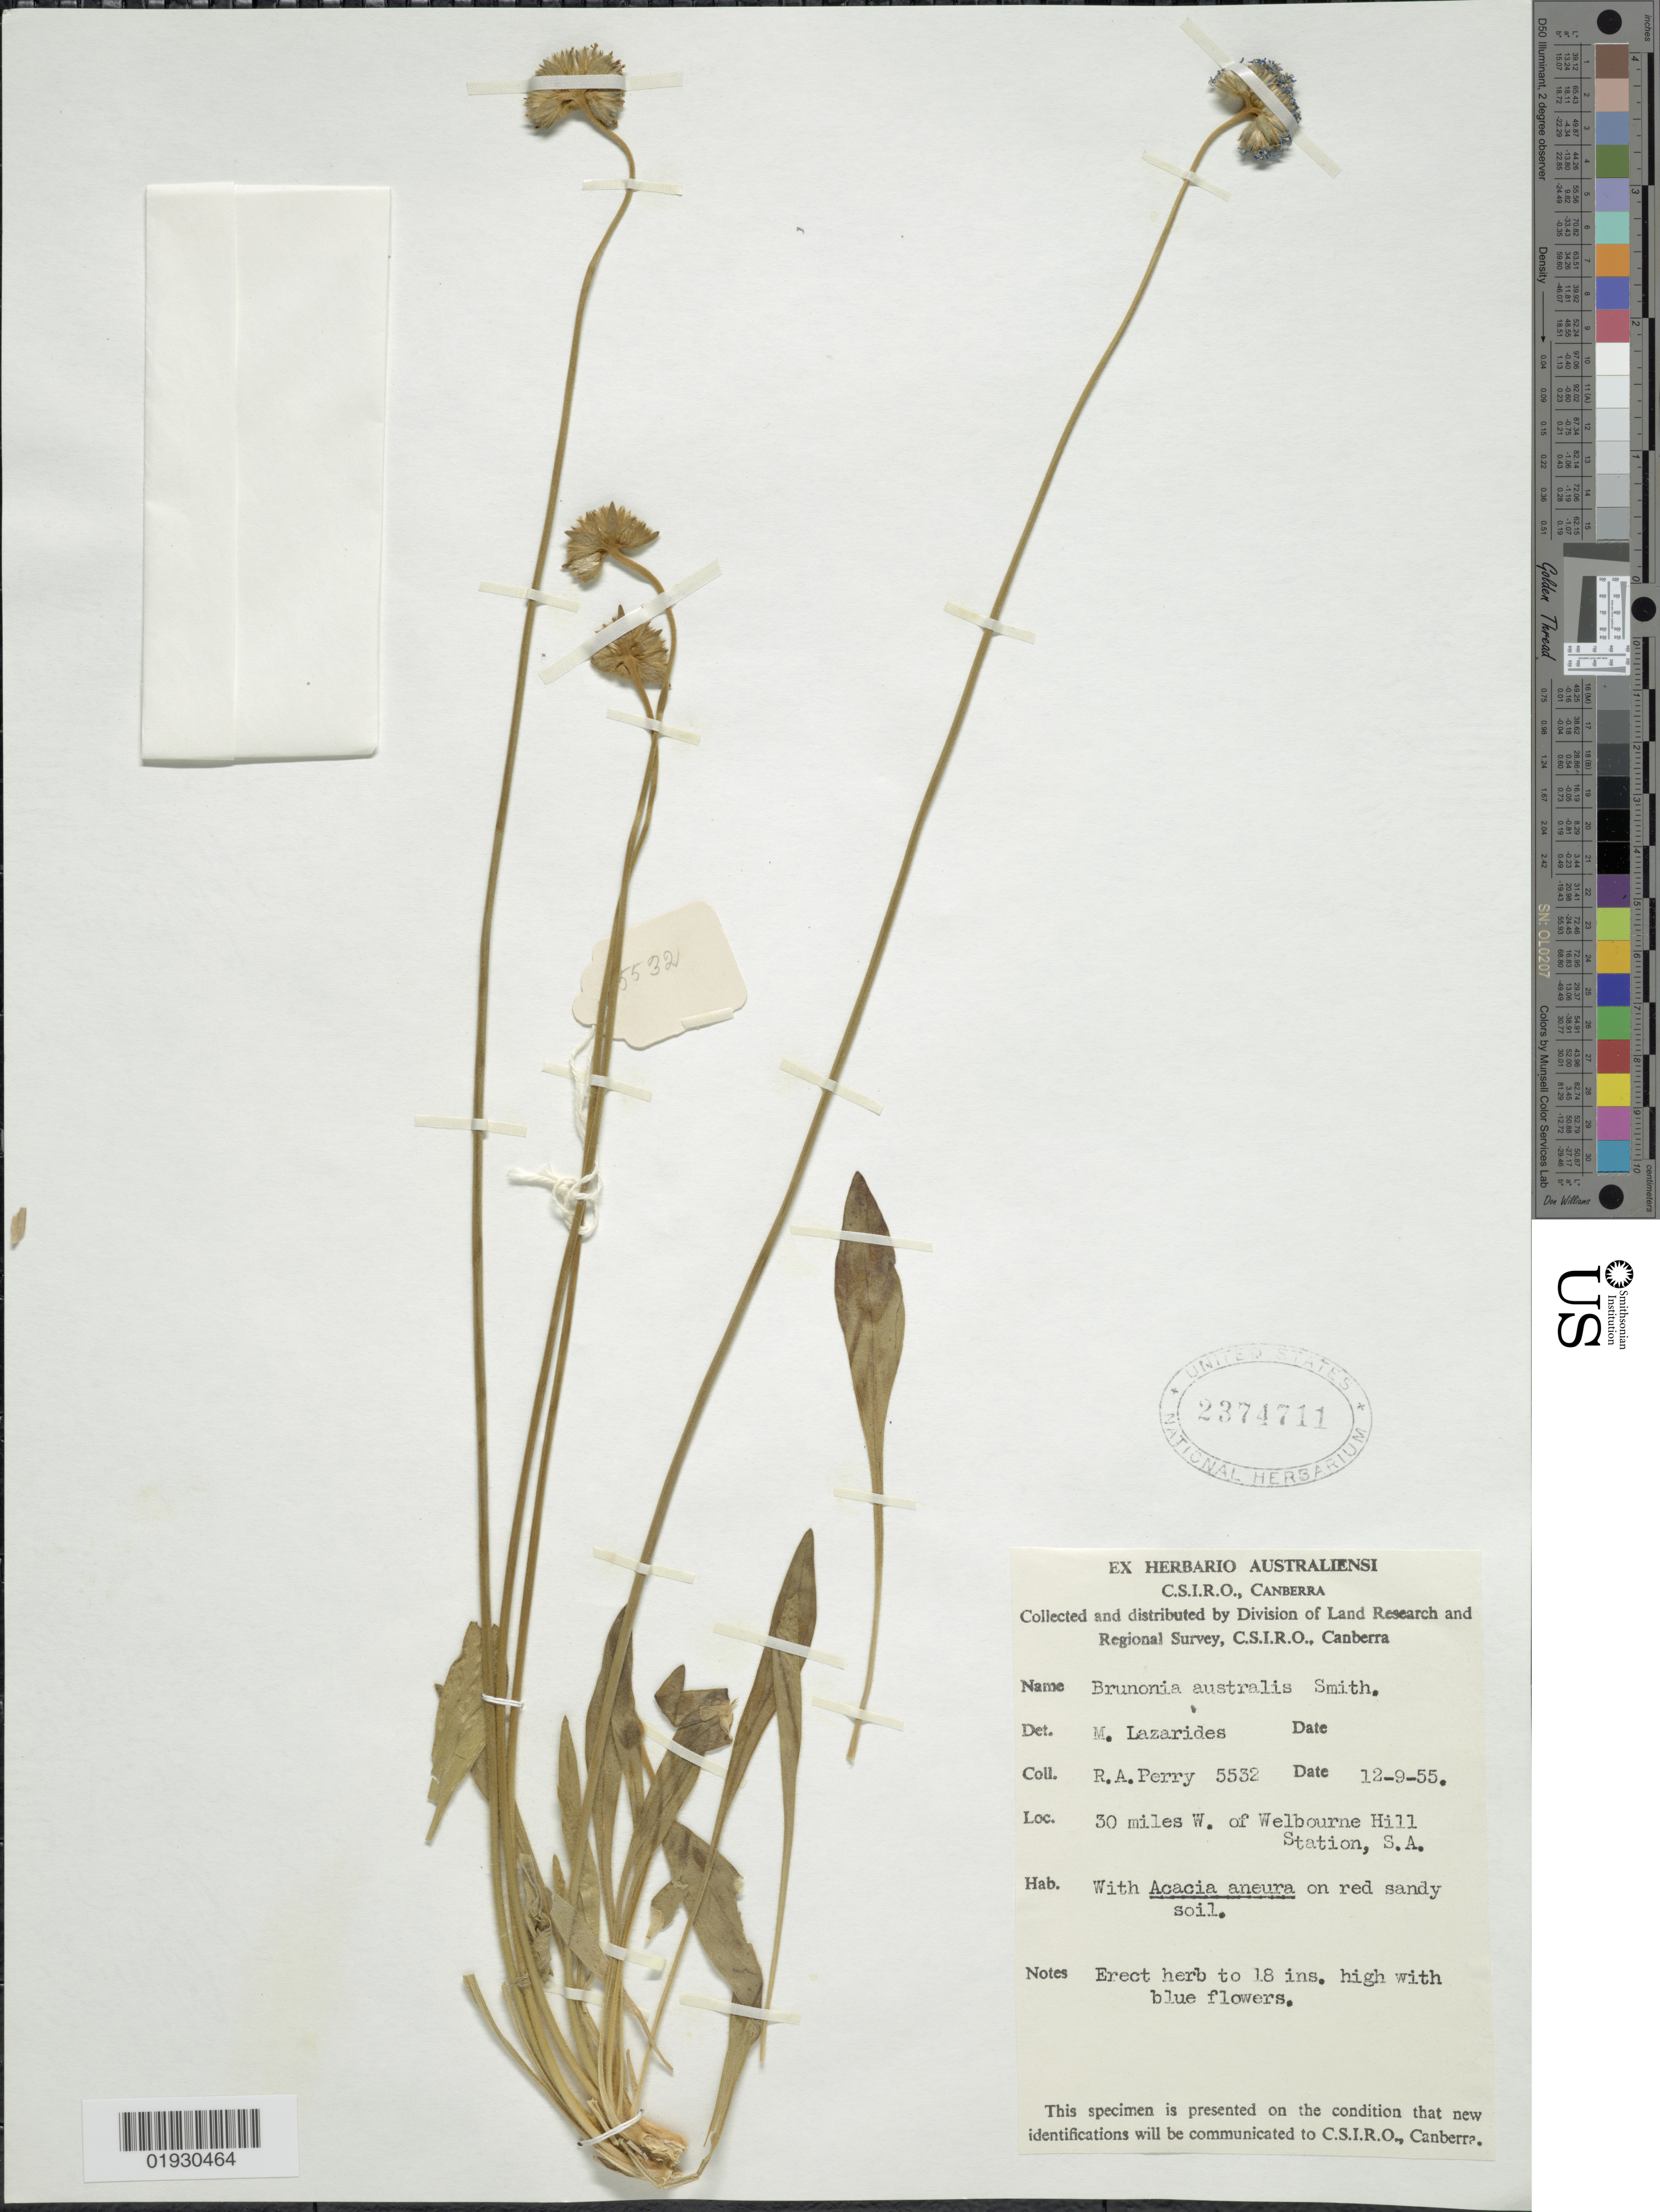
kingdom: Plantae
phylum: Tracheophyta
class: Magnoliopsida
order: Asterales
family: Goodeniaceae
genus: Brunonia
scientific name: Brunonia australis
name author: Sm. ex R. Br.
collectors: Perry, R. A.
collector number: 5532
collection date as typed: Transcribed d/m/y: 12/9/55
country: Australia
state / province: South Australia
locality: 30 miles W. of Welbourne Hill Station, S.A.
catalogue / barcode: US 2374711